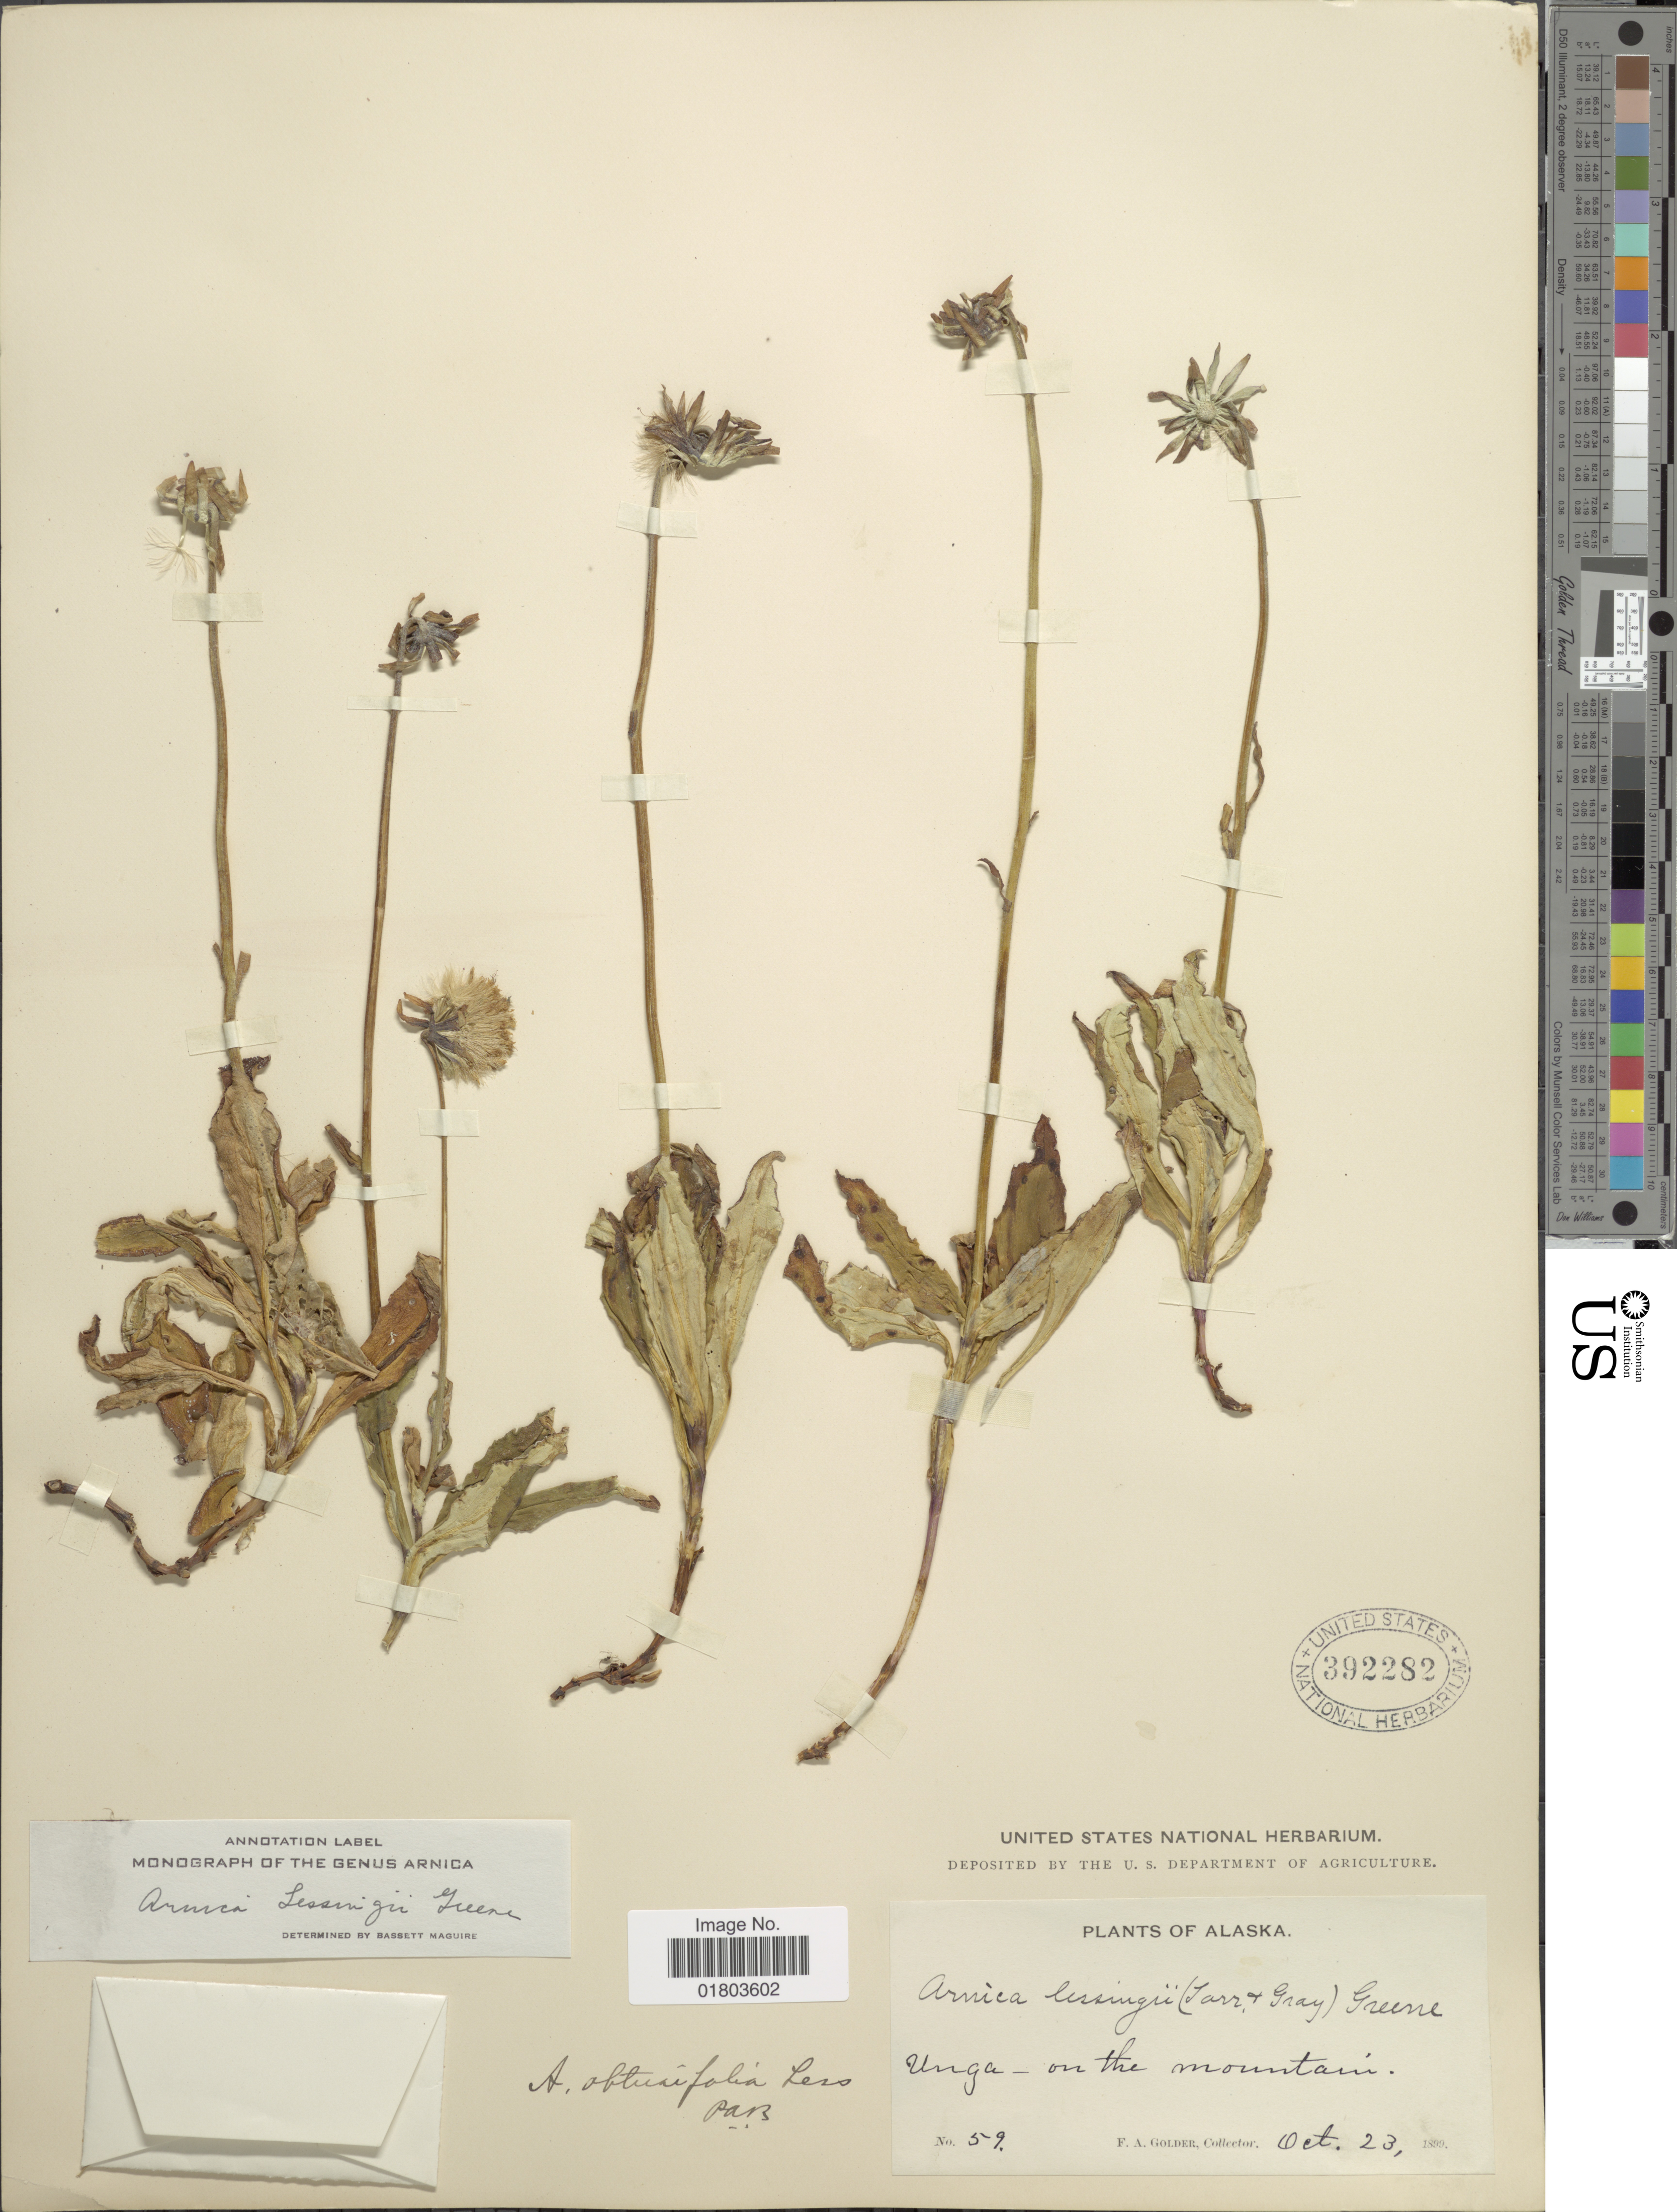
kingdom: Plantae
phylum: Tracheophyta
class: Magnoliopsida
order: Asterales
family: Asteraceae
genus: Arnica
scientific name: Arnica lessingii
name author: (Torr. & A. Gray) Greene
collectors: F. Golder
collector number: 59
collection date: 1899-10-23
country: United States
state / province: Alaska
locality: Unga - on the mountain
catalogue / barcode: US 392282